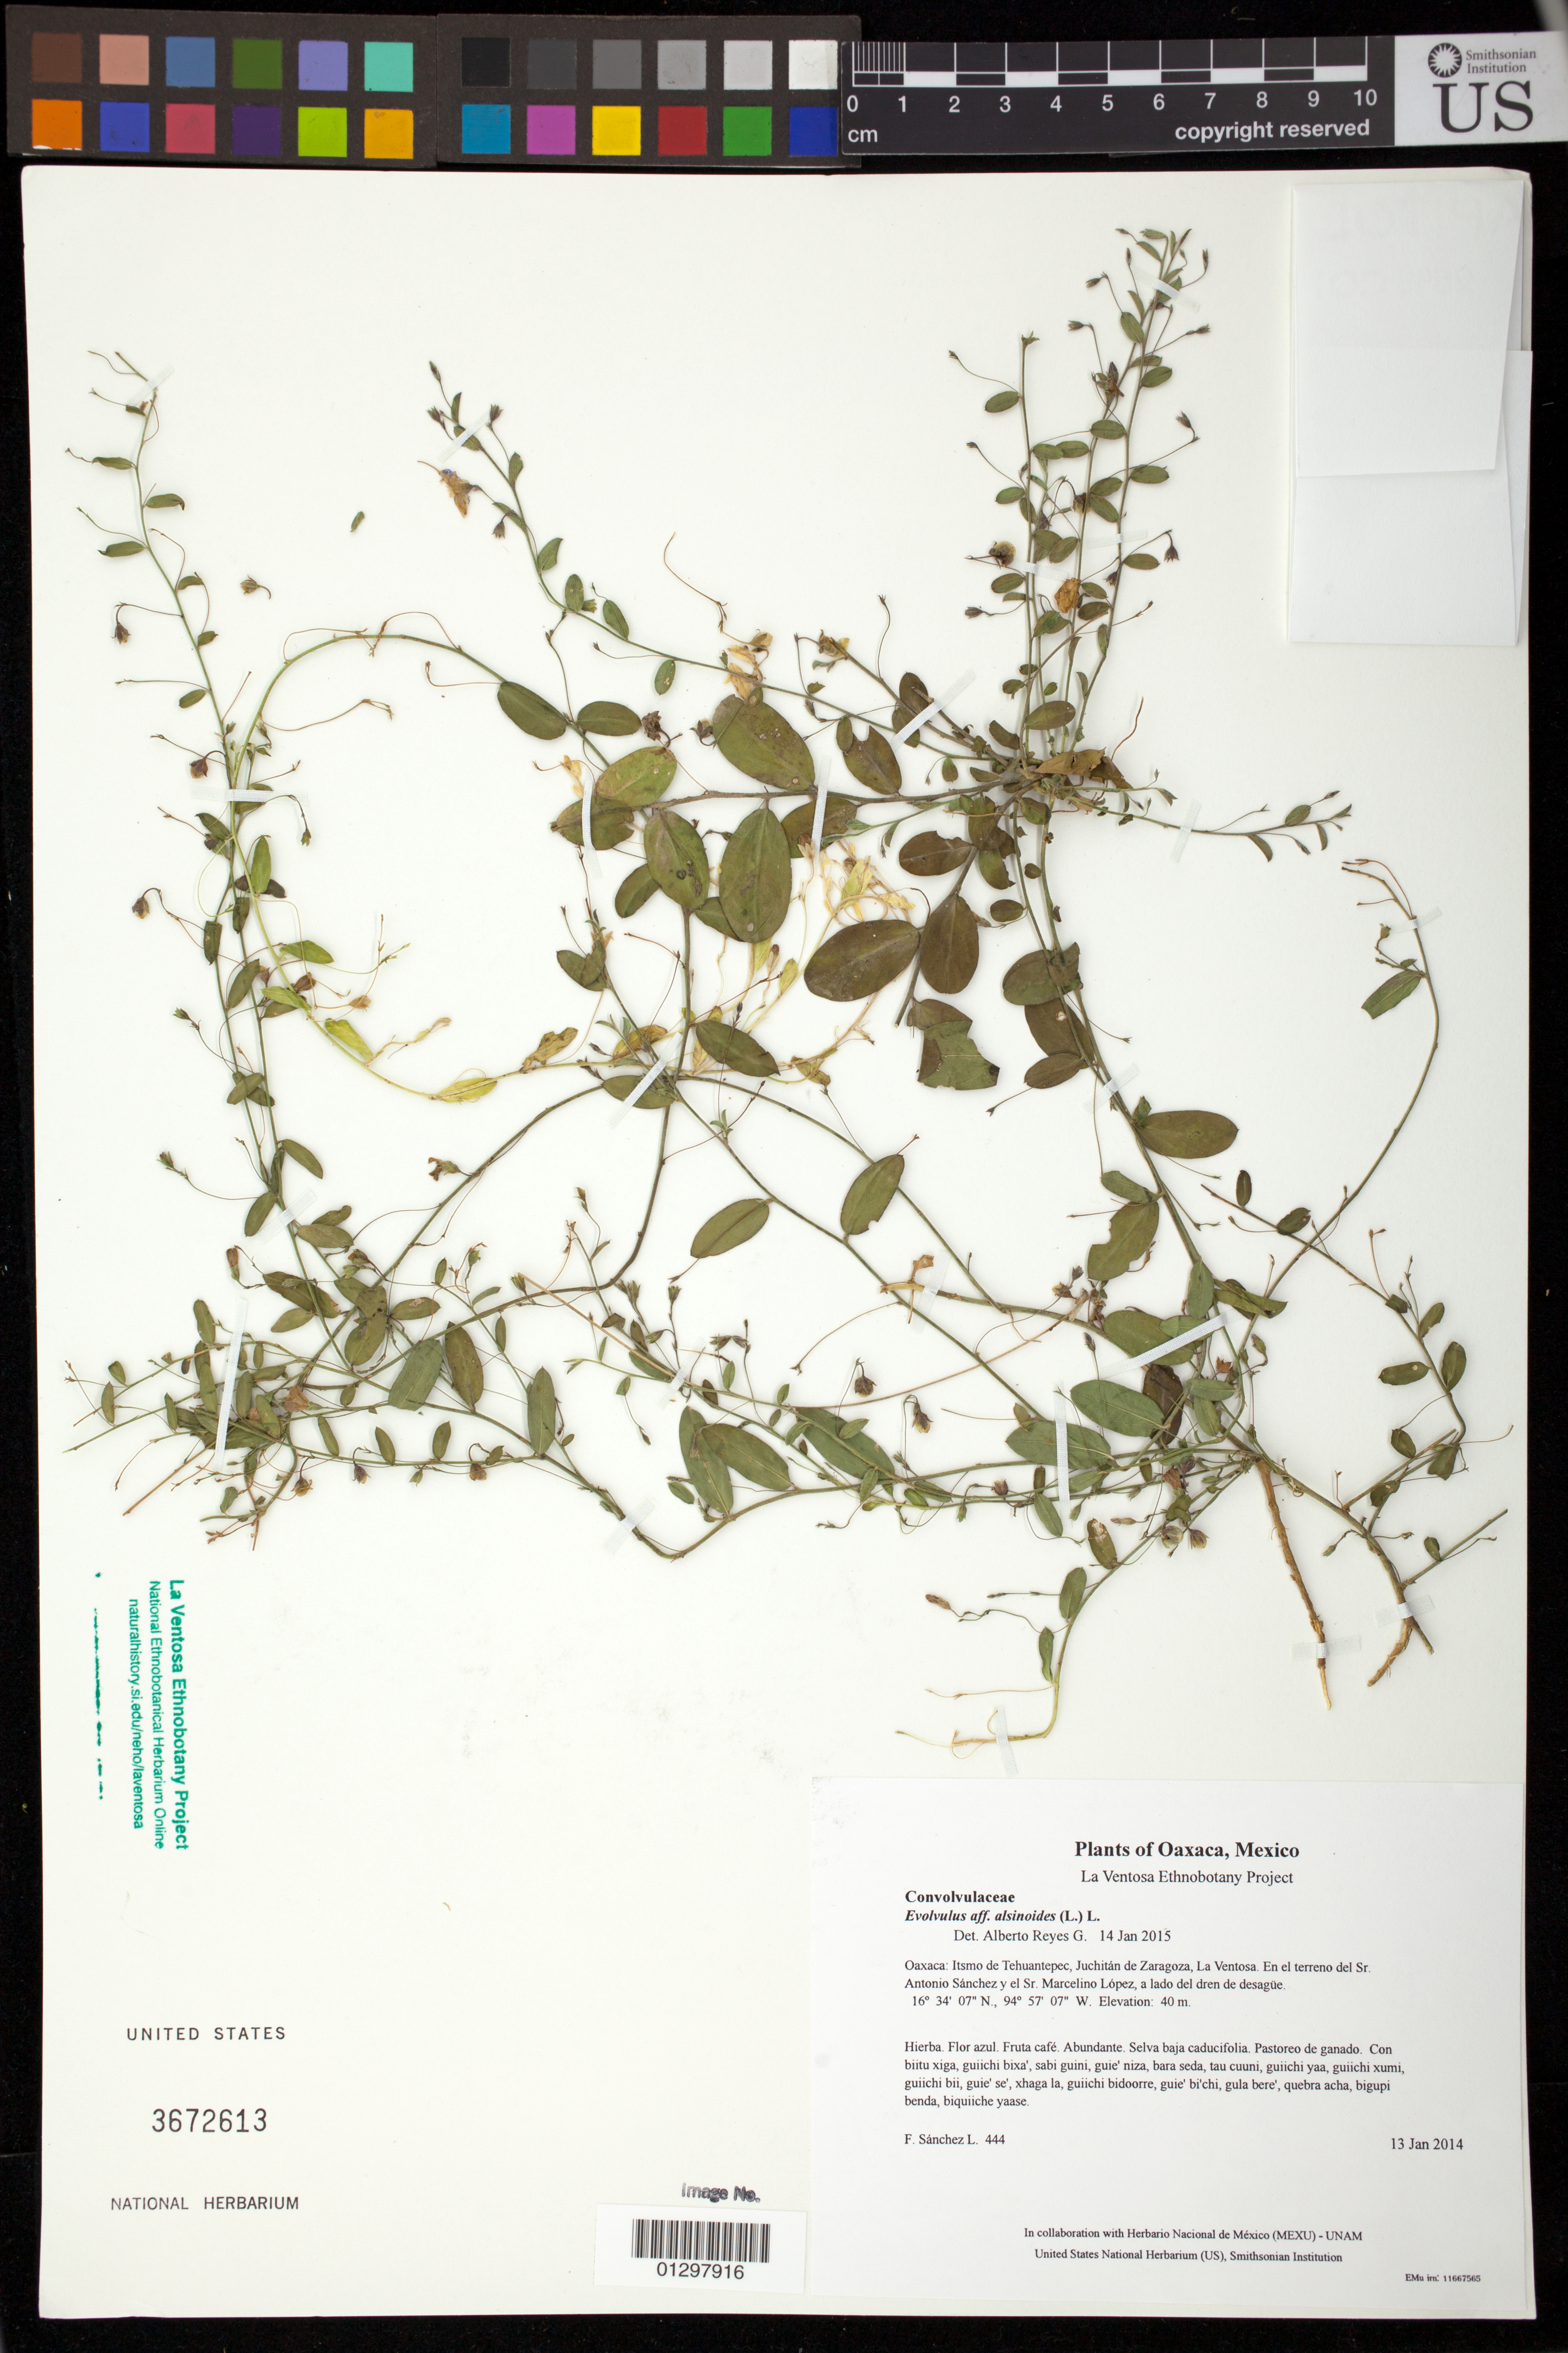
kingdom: Plantae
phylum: Tracheophyta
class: Magnoliopsida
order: Solanales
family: Convolvulaceae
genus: Evolvulus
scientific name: Evolvulus alsinoides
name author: (L.) L.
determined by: Reyes García, A.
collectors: F. Sánchez L.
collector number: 444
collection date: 2014-01-13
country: Mexico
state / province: Oaxaca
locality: Itsmo de Tehuantepec, Juchitán de Zaragoza, La Ventosa. En el terreno del Sr. Antonio Sánchez y el Sr. Marcelino López, a lado del dren de desagüe.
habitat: Selva baja caducifolia. Pastoreo de ganado.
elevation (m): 40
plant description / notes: JEBOT, MEXU, SIPI, US; Guixi layu. Guie' asul. Cuaananaxhi namuu. Stale.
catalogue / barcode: US 3672613